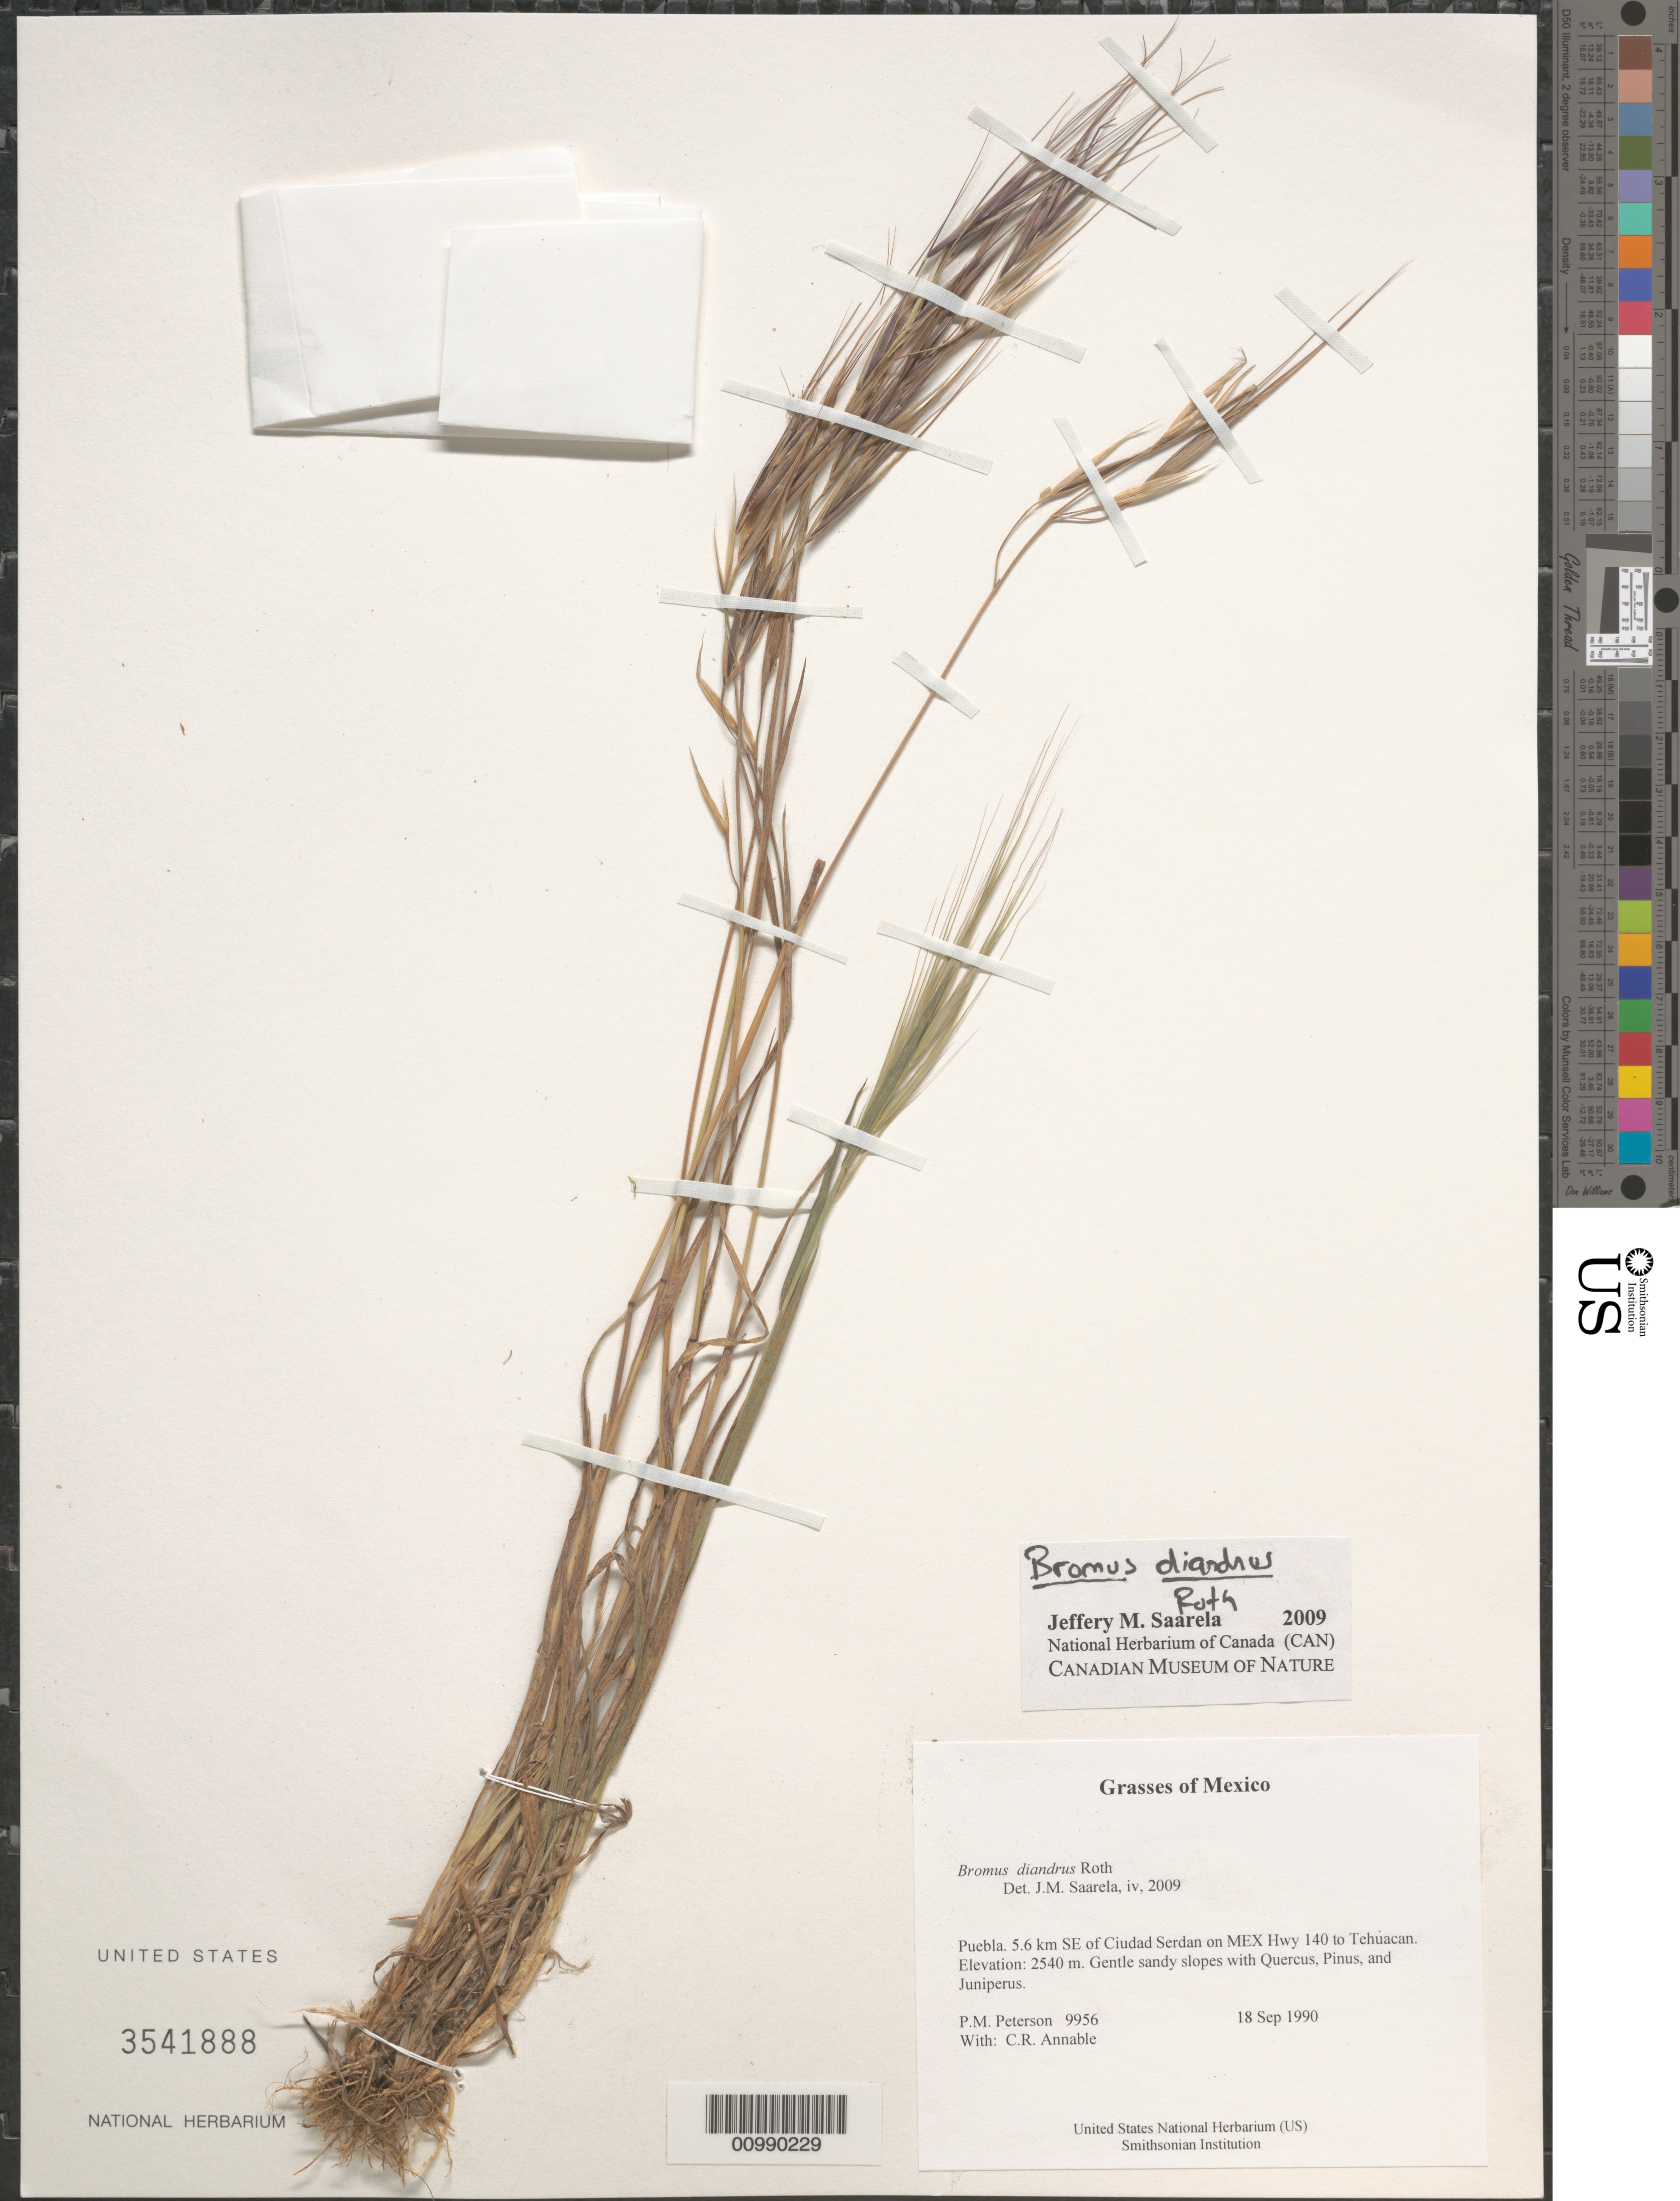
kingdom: Plantae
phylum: Tracheophyta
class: Liliopsida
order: Poales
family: Poaceae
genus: Bromus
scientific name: Bromus diandrus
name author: Roth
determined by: Saarela, J. M., (CAN), Canadian Museum of Nature (CANADA)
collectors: P. M. Peterson & C. R. Annable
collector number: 09956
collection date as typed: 18 Sep 1990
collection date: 1990-09-18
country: Mexico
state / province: Puebla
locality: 5.6 km SE of Ciudad Serdan on MEX Hwy 140 to Tehuacan.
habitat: Gentle sandy slopes with Quercus, Pinus, and Juniperus.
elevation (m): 2540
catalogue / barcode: US 3541888